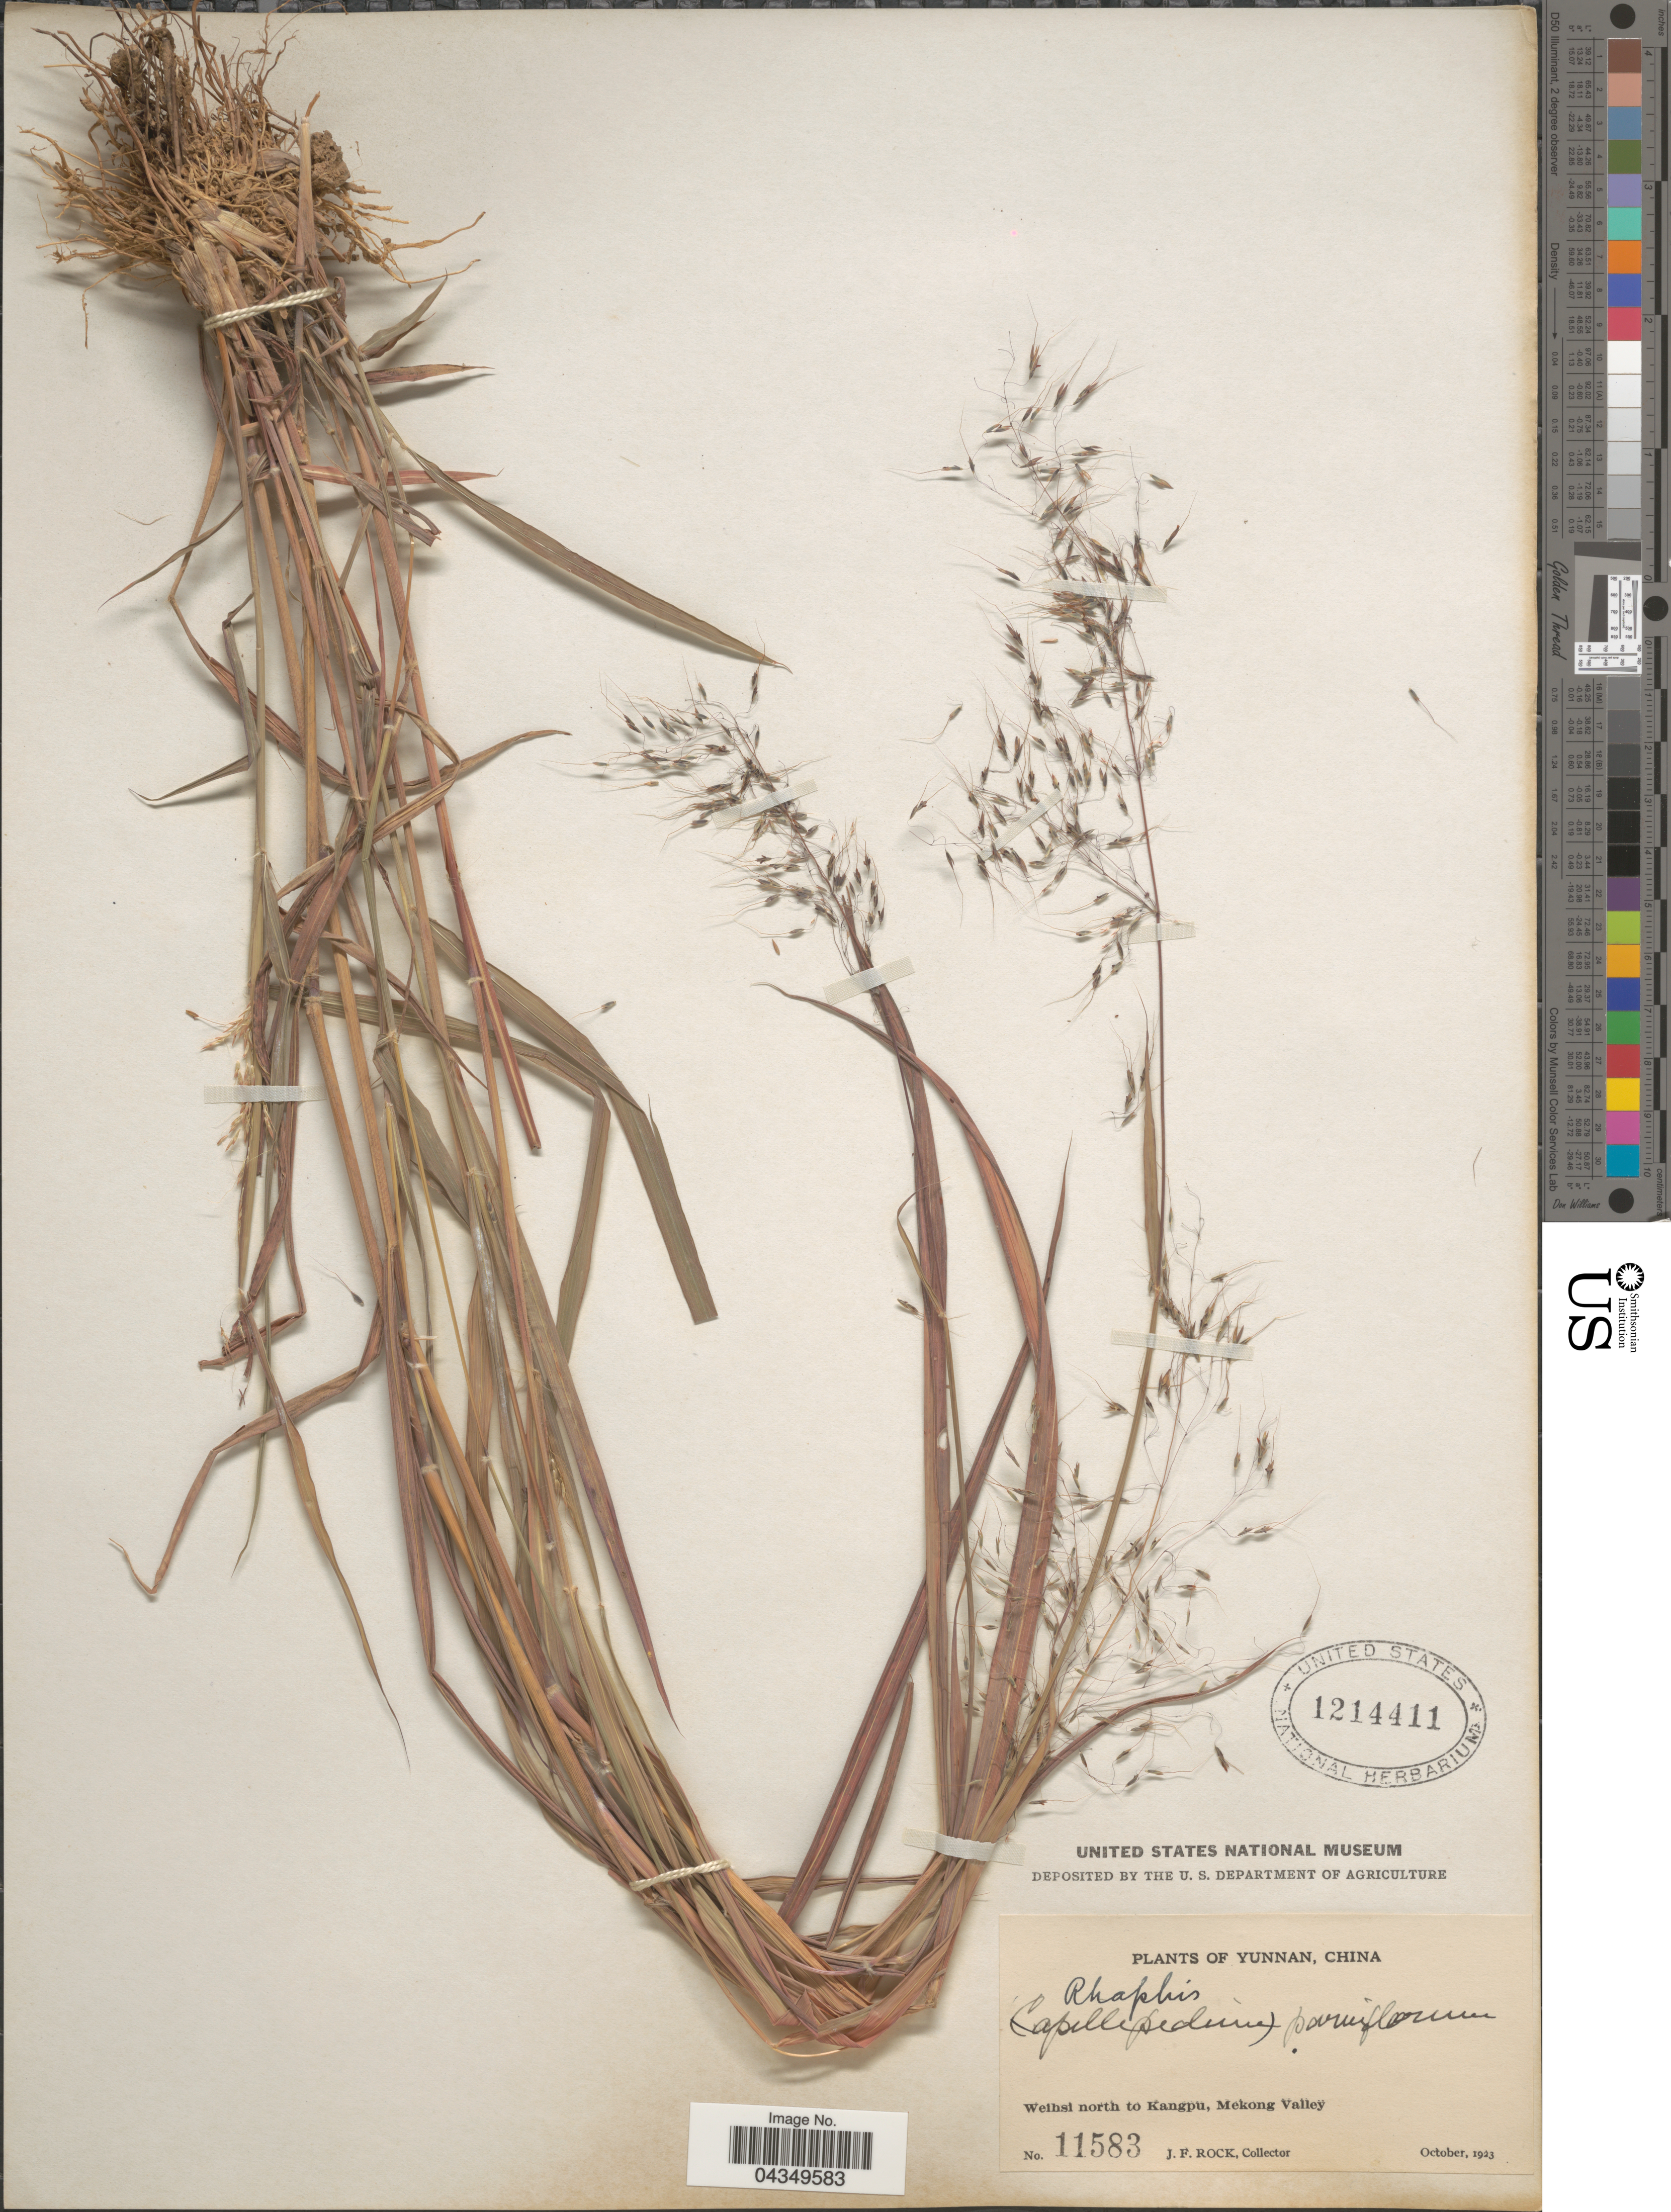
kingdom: Plantae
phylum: Tracheophyta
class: Liliopsida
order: Poales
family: Poaceae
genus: Capillipedium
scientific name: Capillipedium parviflorum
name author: (R. Br.) Stapf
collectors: J. Rock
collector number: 11583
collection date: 1923-10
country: China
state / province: Yunnan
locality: Weihsi north to Kangpu, Mekong Valley.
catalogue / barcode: US 1214411